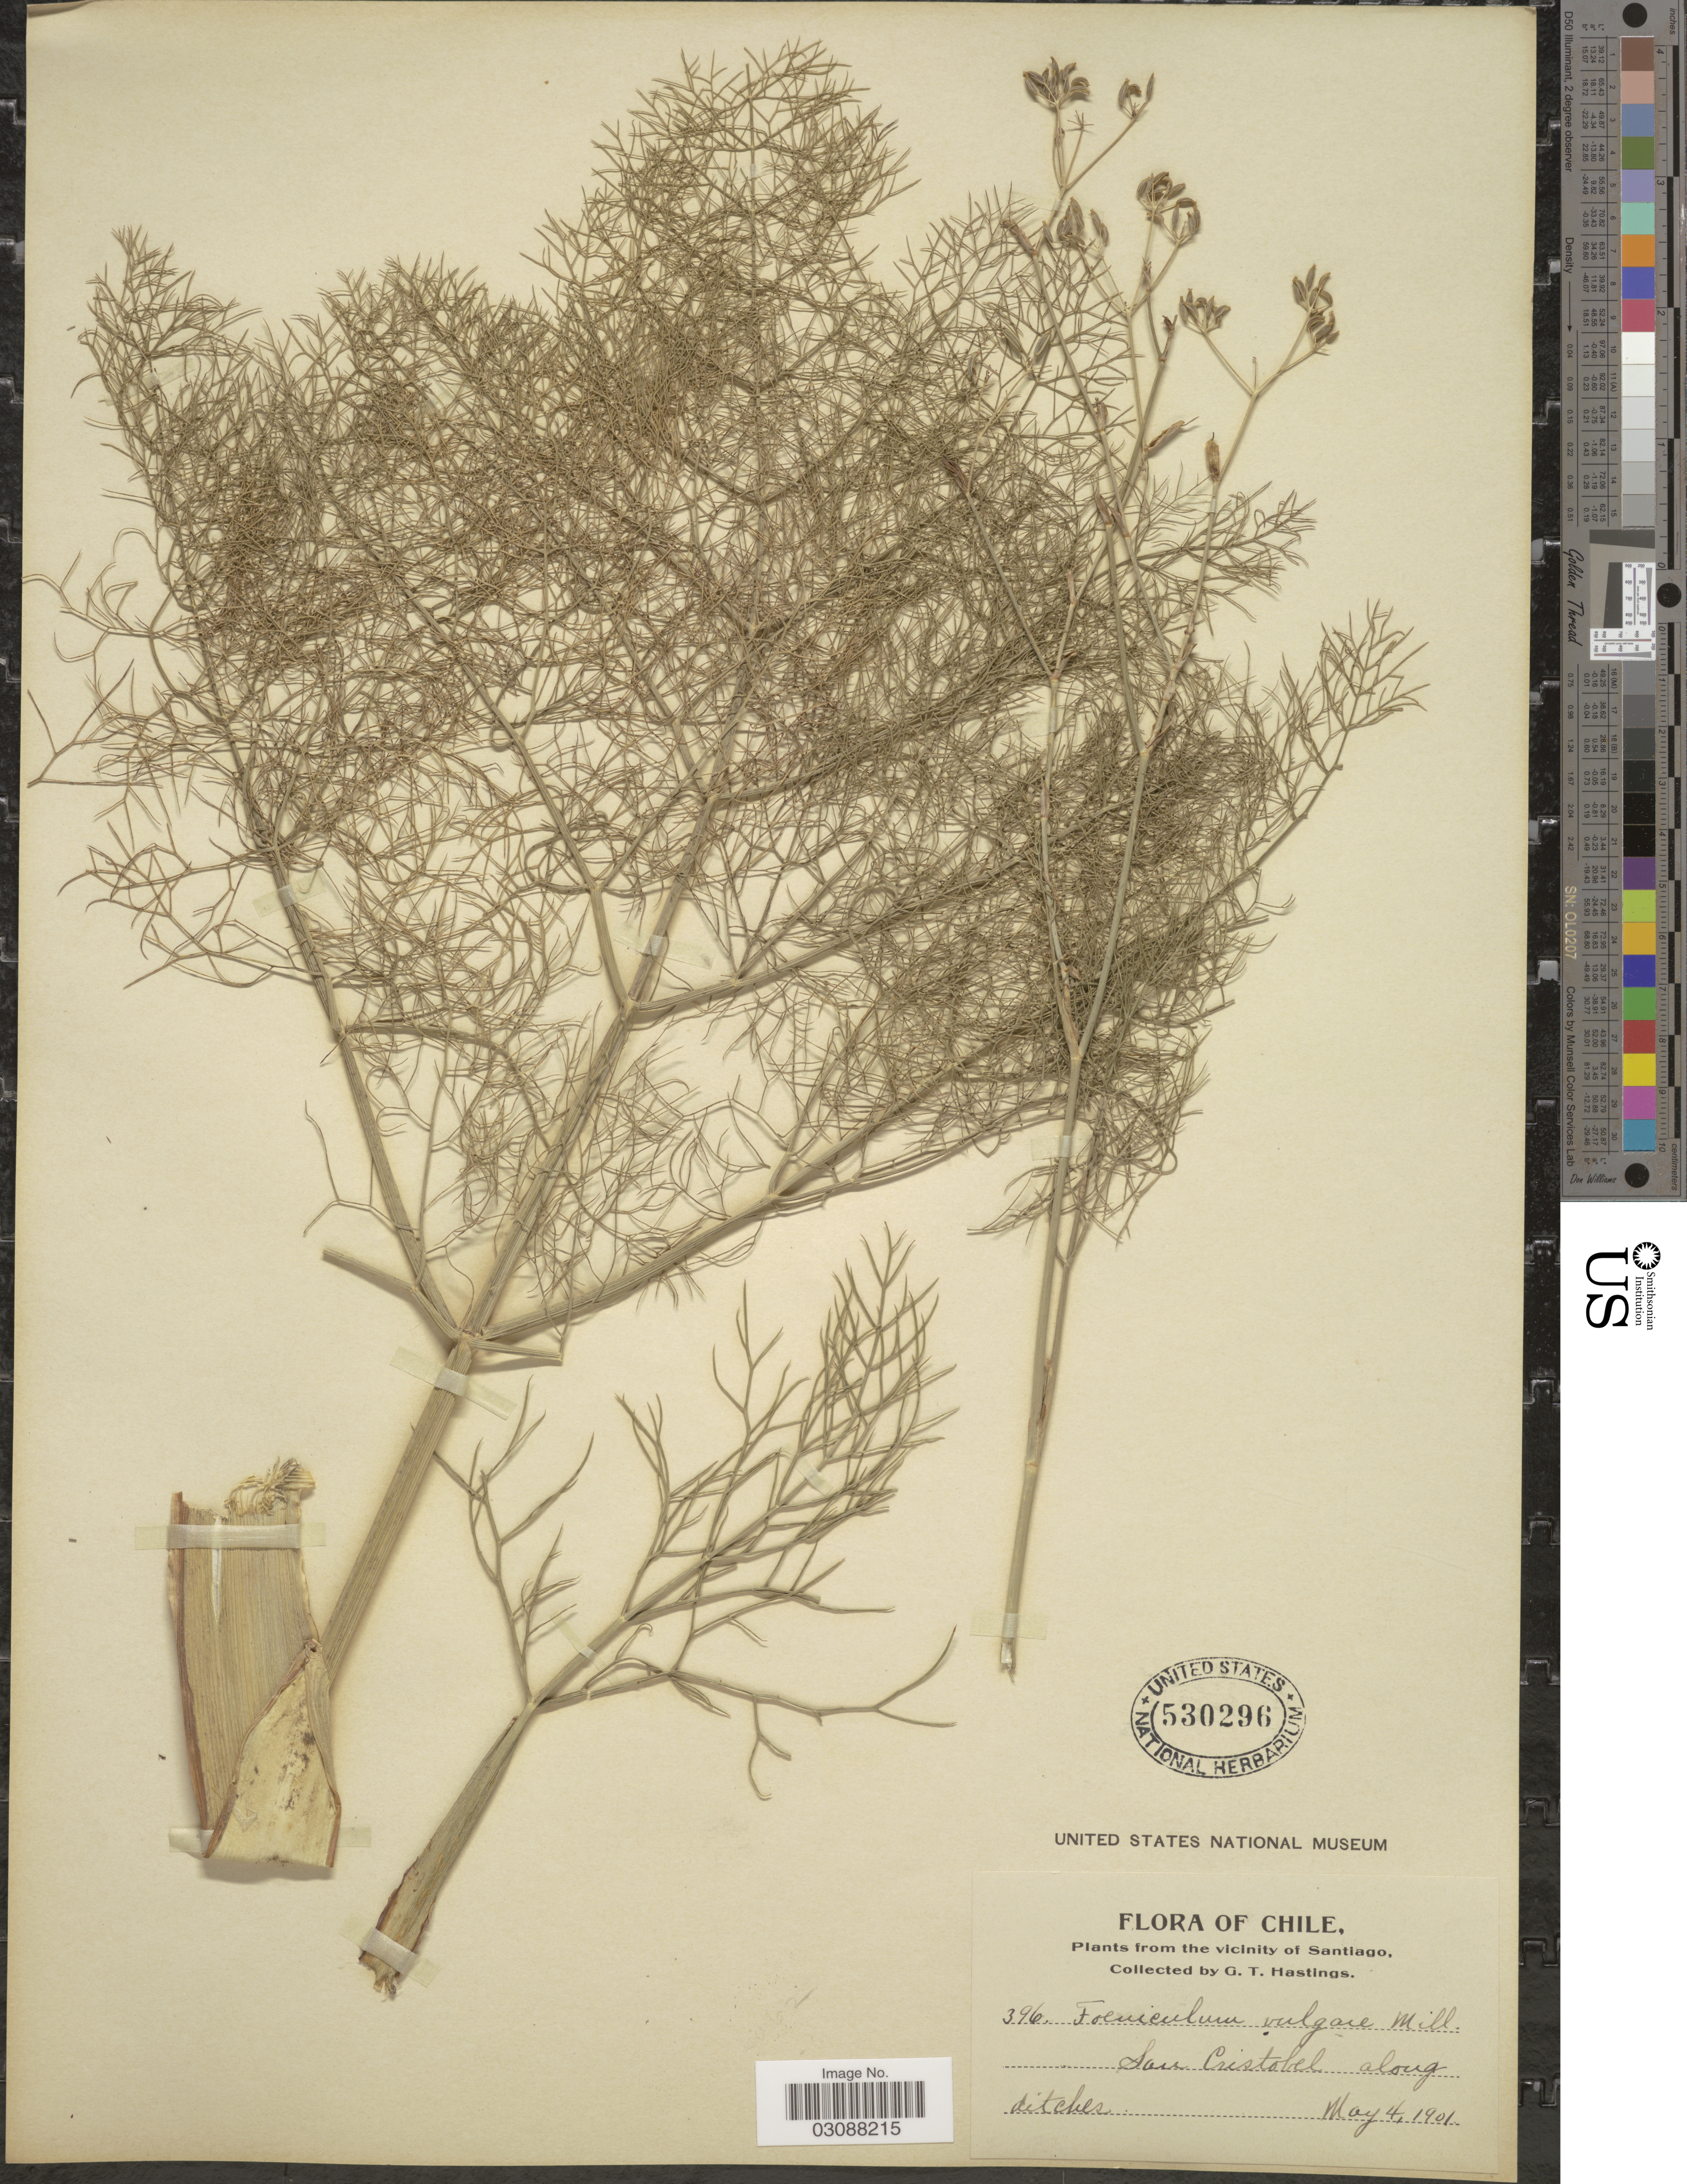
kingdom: Plantae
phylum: Tracheophyta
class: Magnoliopsida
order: Apiales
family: Apiaceae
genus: Foeniculum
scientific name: Foeniculum vulgare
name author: Mill.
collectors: G. Hastings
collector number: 396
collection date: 1901-05-04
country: Chile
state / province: Región Metropolitana (RM)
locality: The Vicinity of Santiago. San Cristobal along ditches.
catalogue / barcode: US 530296